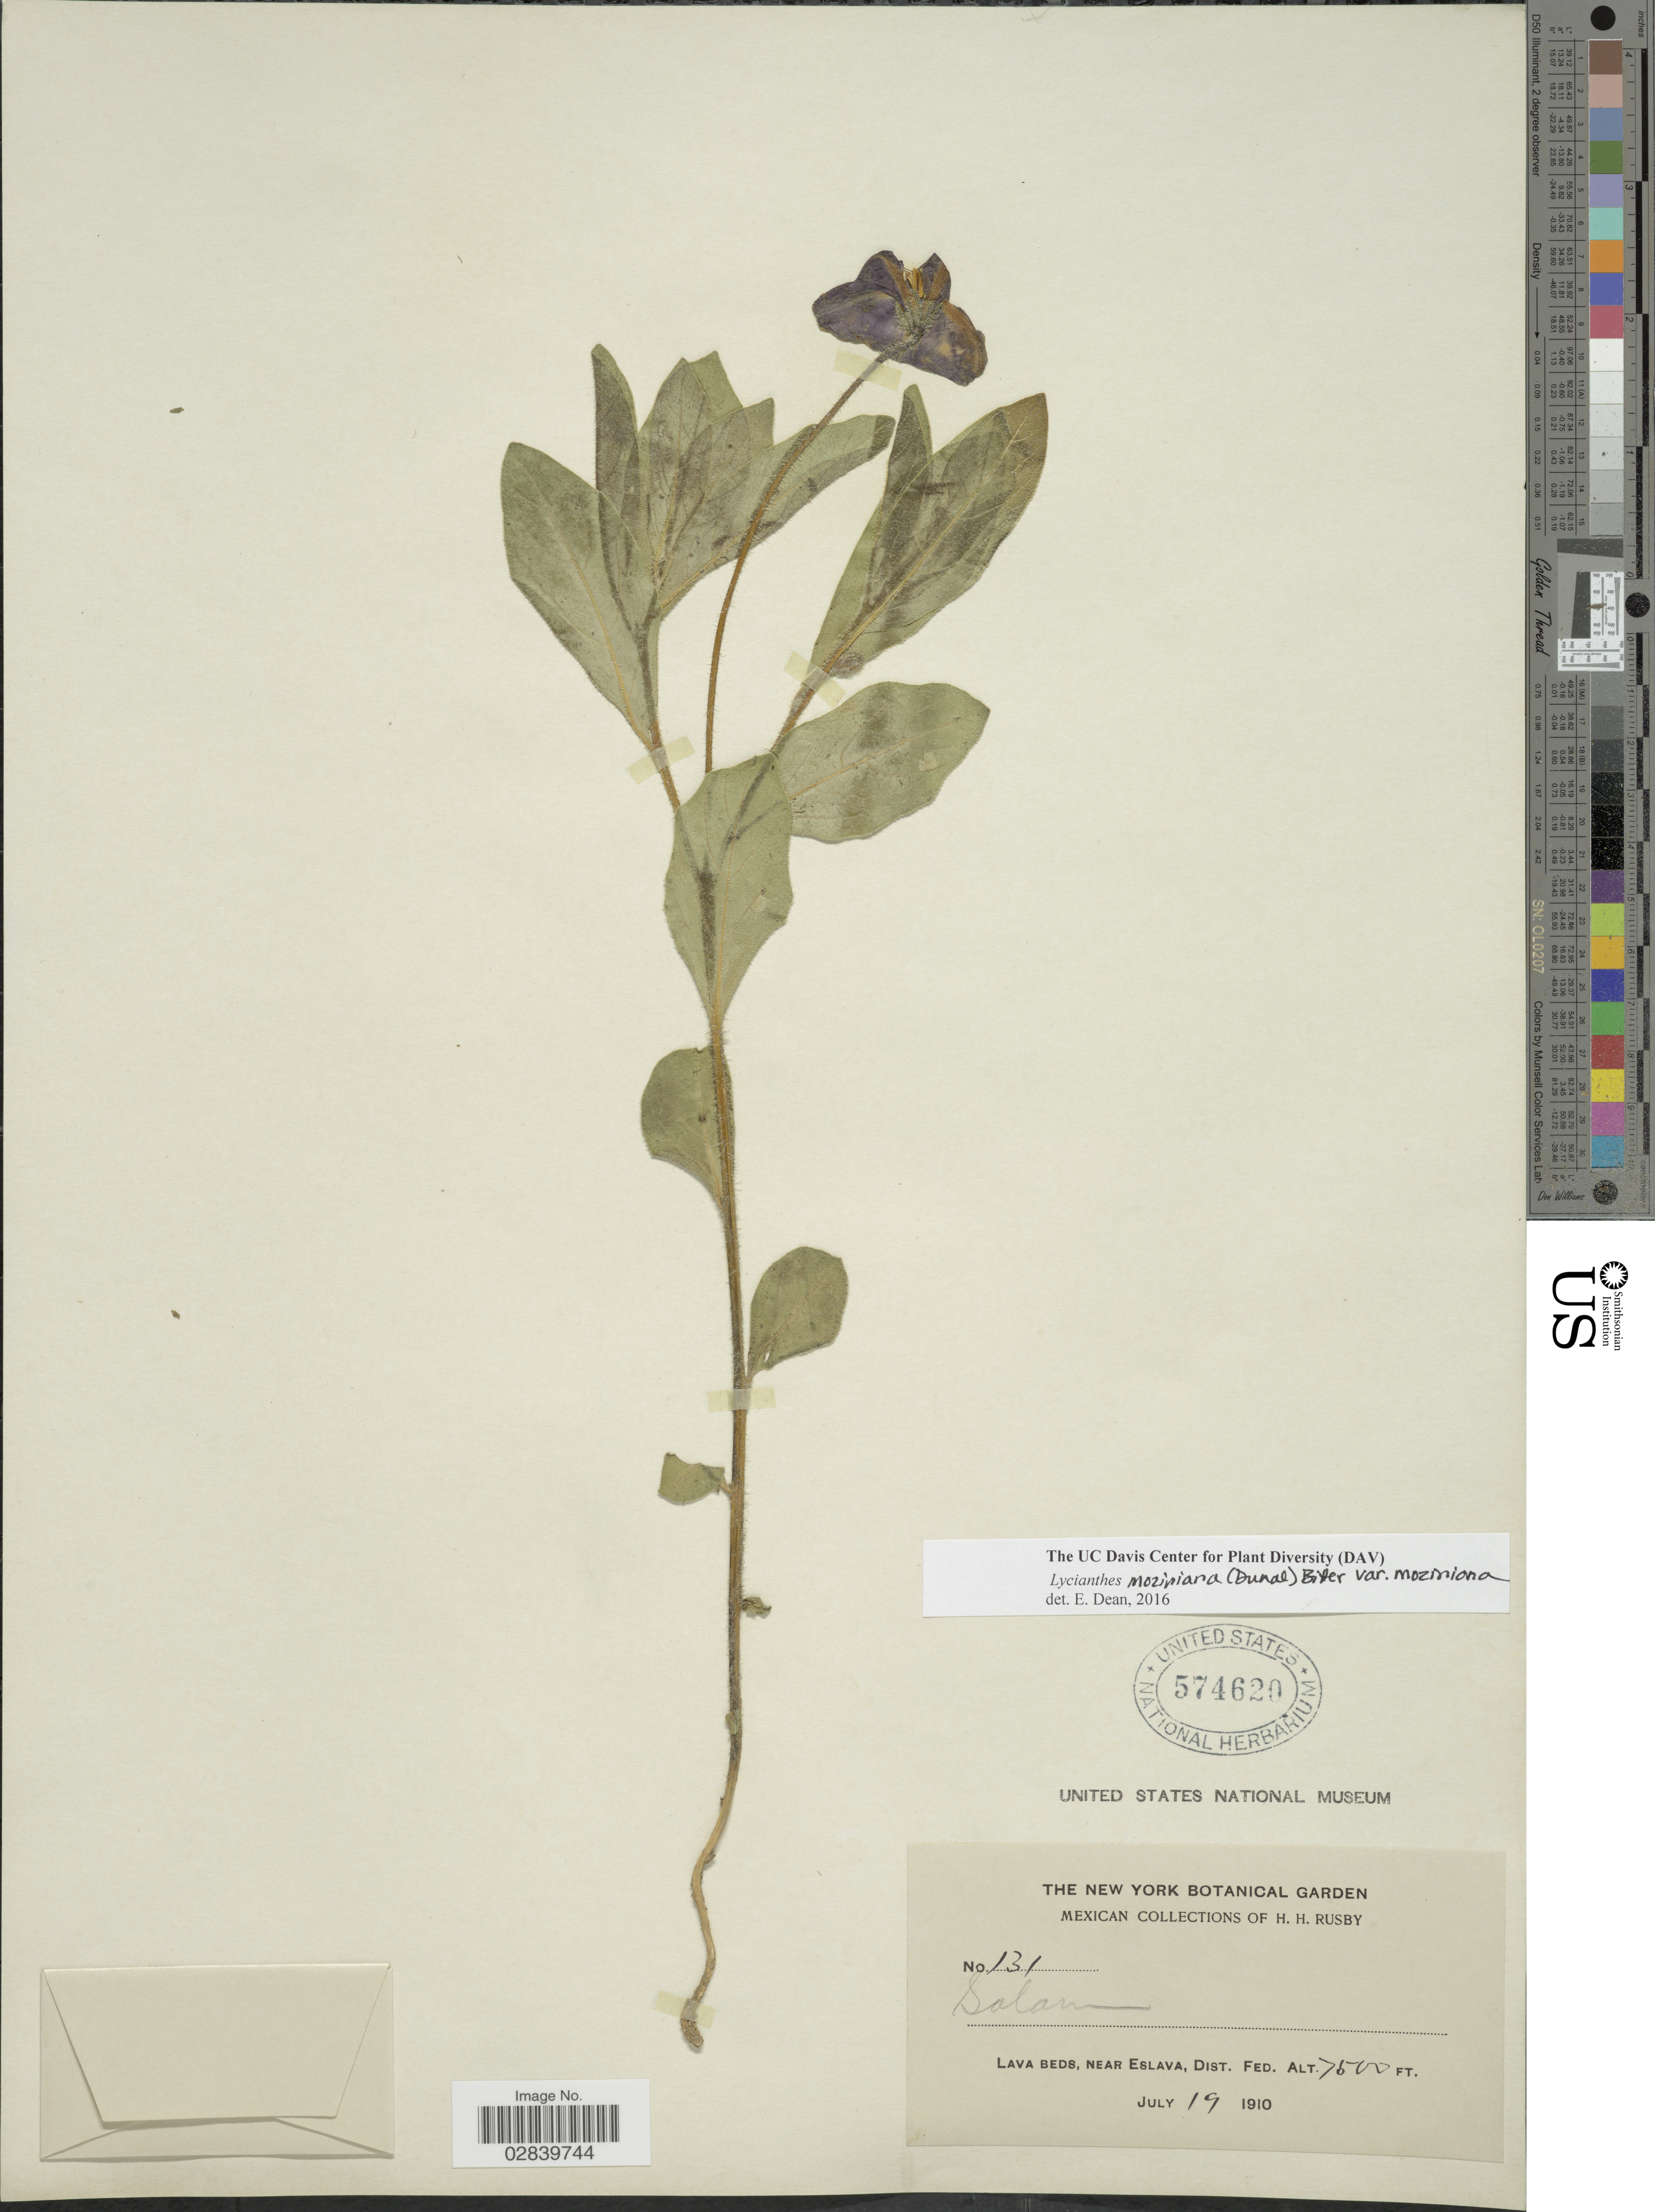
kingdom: Plantae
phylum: Tracheophyta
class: Magnoliopsida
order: Solanales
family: Solanaceae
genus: Lycianthes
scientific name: Lycianthes moziniana var. oaxacana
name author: E. Dean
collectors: H. H. Rusby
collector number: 131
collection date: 1910-07-19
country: Mexico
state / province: Distrito Federal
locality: Lava beds, near Eslava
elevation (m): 2286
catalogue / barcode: US 574620